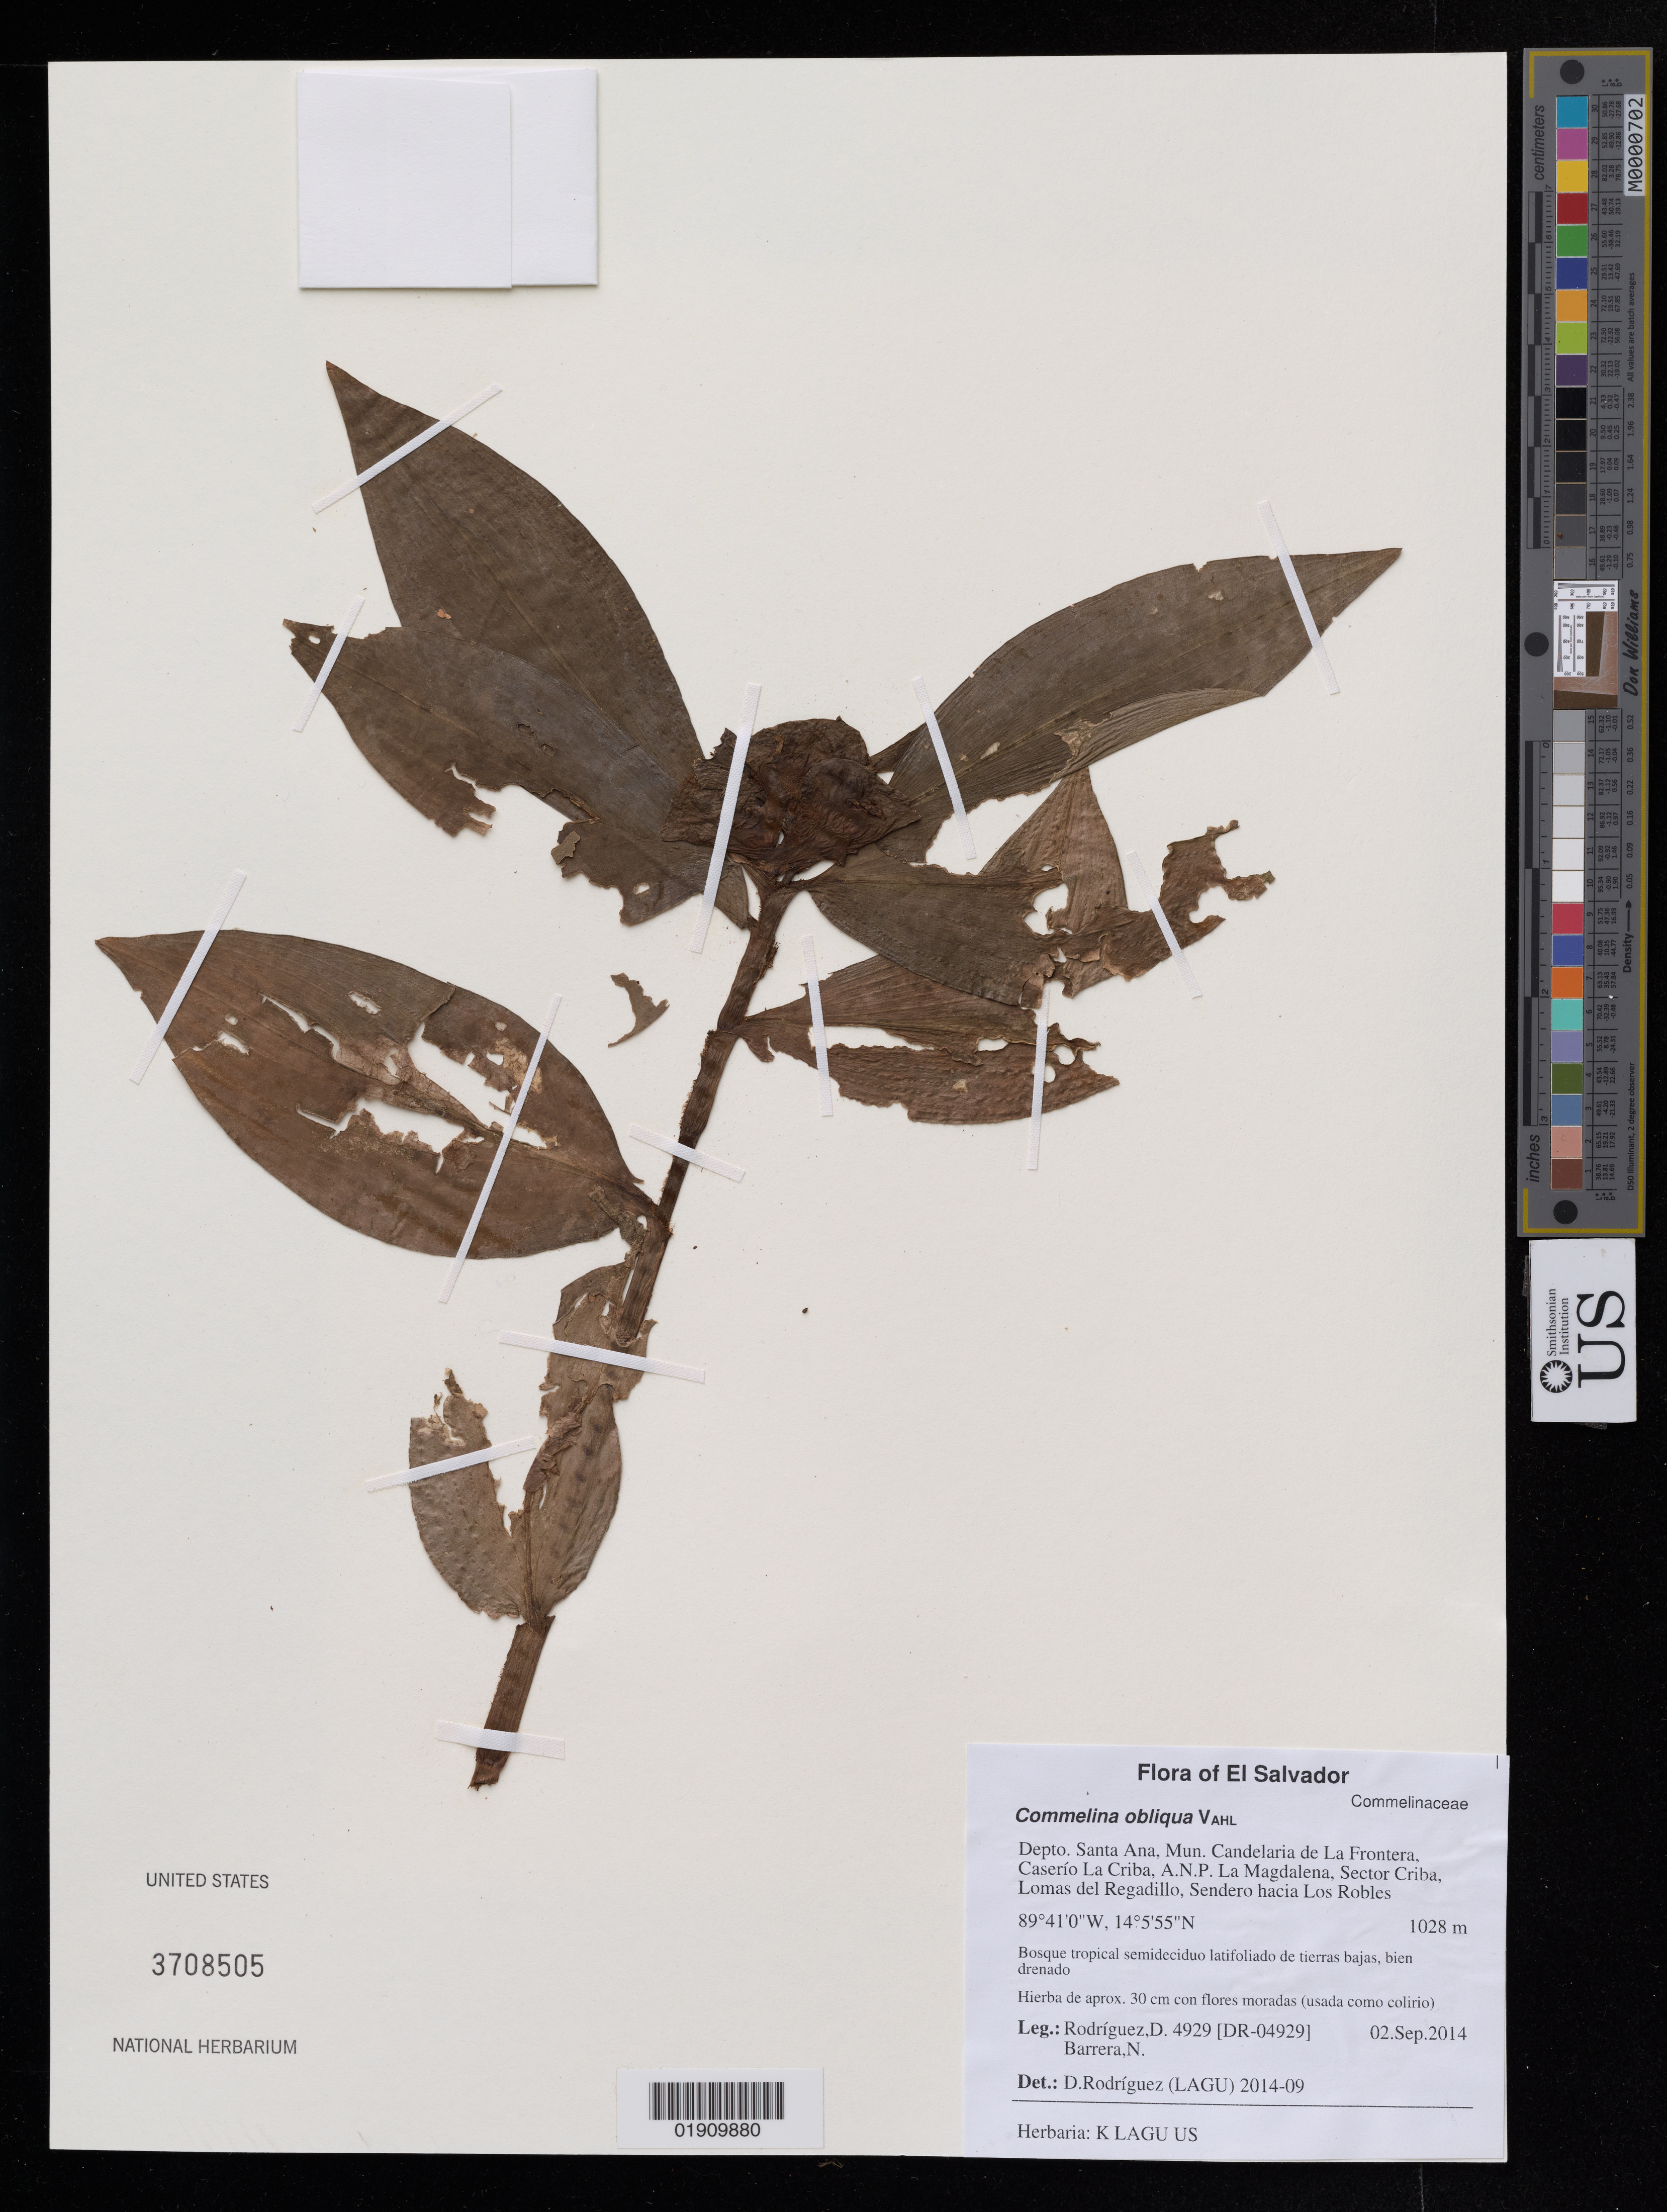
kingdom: Plantae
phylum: Tracheophyta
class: Magnoliopsida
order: Malpighiales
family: Passifloraceae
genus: Passiflora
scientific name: Passiflora incarnata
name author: L.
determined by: Strong, Mark T., (BOT), Smithsonian Institution - National Museum of Natural History (UNITED STATES)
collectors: M. T. Strong & C. L. Kelloff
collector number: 5386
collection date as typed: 12 September 2016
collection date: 2016-09-12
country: United States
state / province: Virginia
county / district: City of Suffolk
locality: South Quay Sandhill Preserve. Off of South Quay Road (SR189) at end of Wyanoke Trail (SR747). Cut-over pine woods near main gate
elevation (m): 9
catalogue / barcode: US 3708336